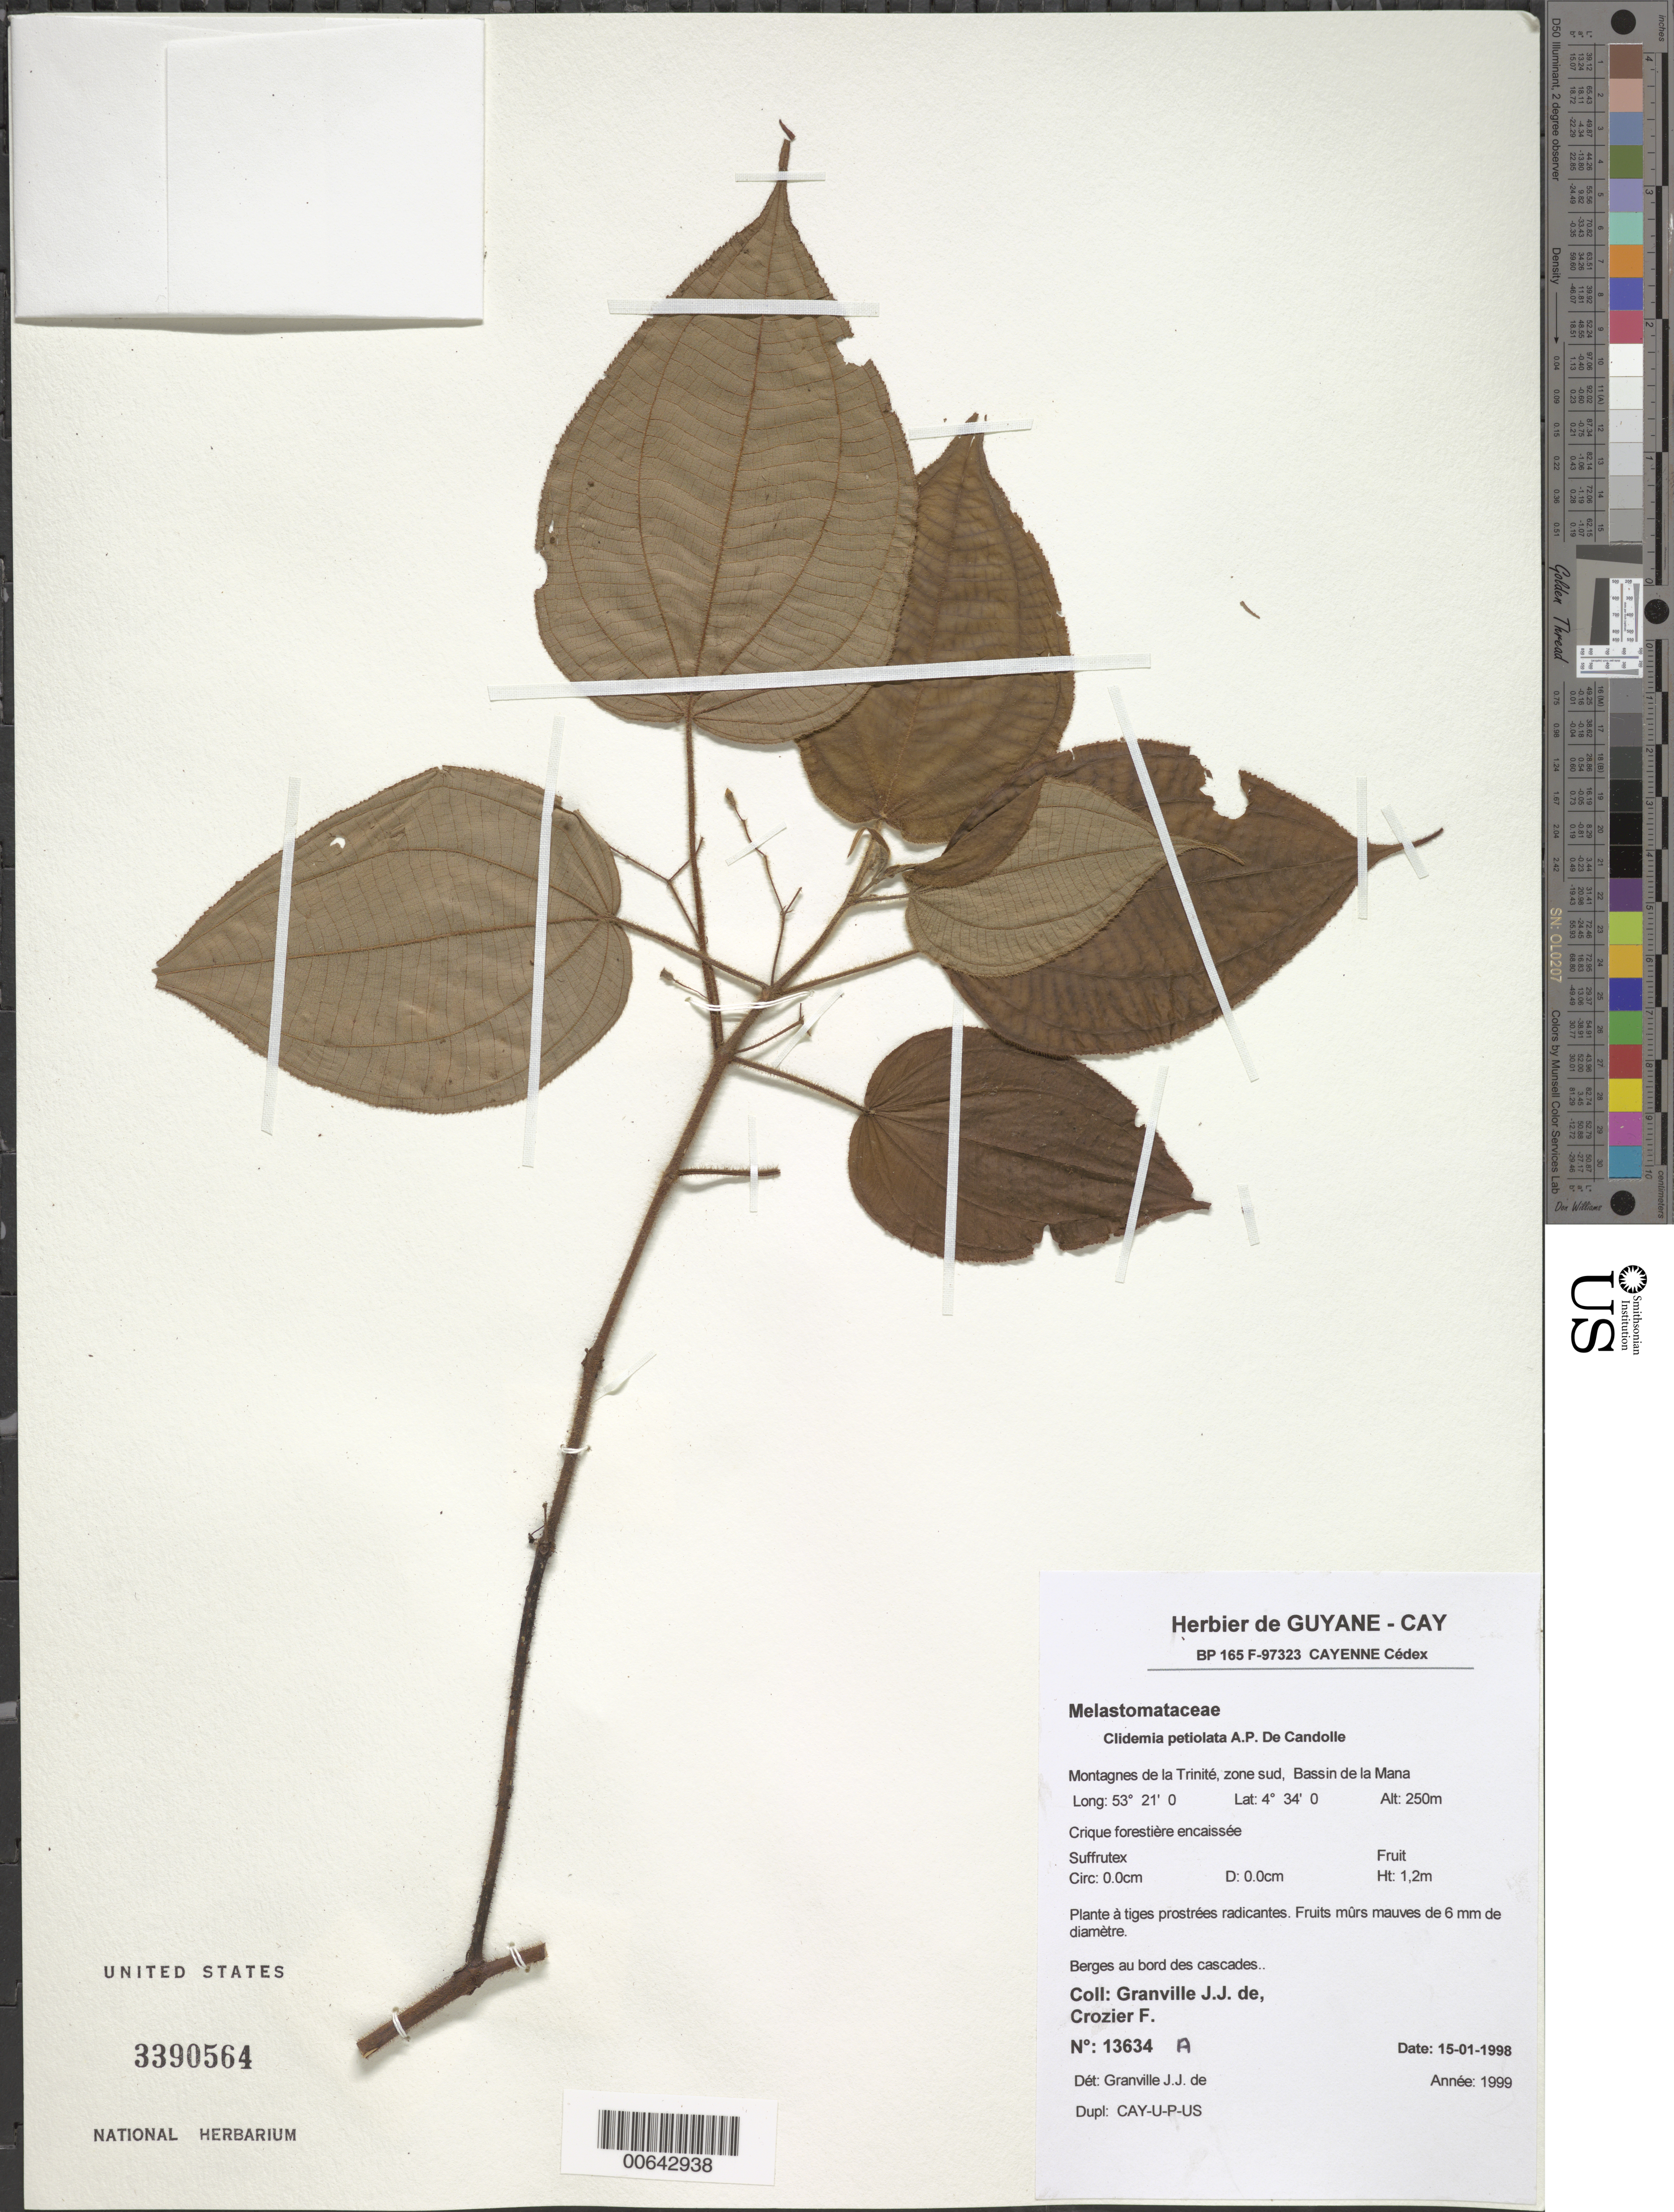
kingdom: Plantae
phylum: Tracheophyta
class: Magnoliopsida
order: Myrtales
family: Melastomataceae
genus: Clidemia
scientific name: Clidemia petiolata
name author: DC.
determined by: Granville, J. J. de, (CAY), Institut de Recherche pour le Developpement (IRD) (FRENCH GUIANA)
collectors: J.-J. de Granville & F. Crozier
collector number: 13634 A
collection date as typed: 15-Jan-98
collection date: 1998-01-15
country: French Guiana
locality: Montagnes de la Trinité, zone sud, Bassin de la Mana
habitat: Crique forestière encaissée; berges au bord des cascades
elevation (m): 250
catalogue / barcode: US 3390564